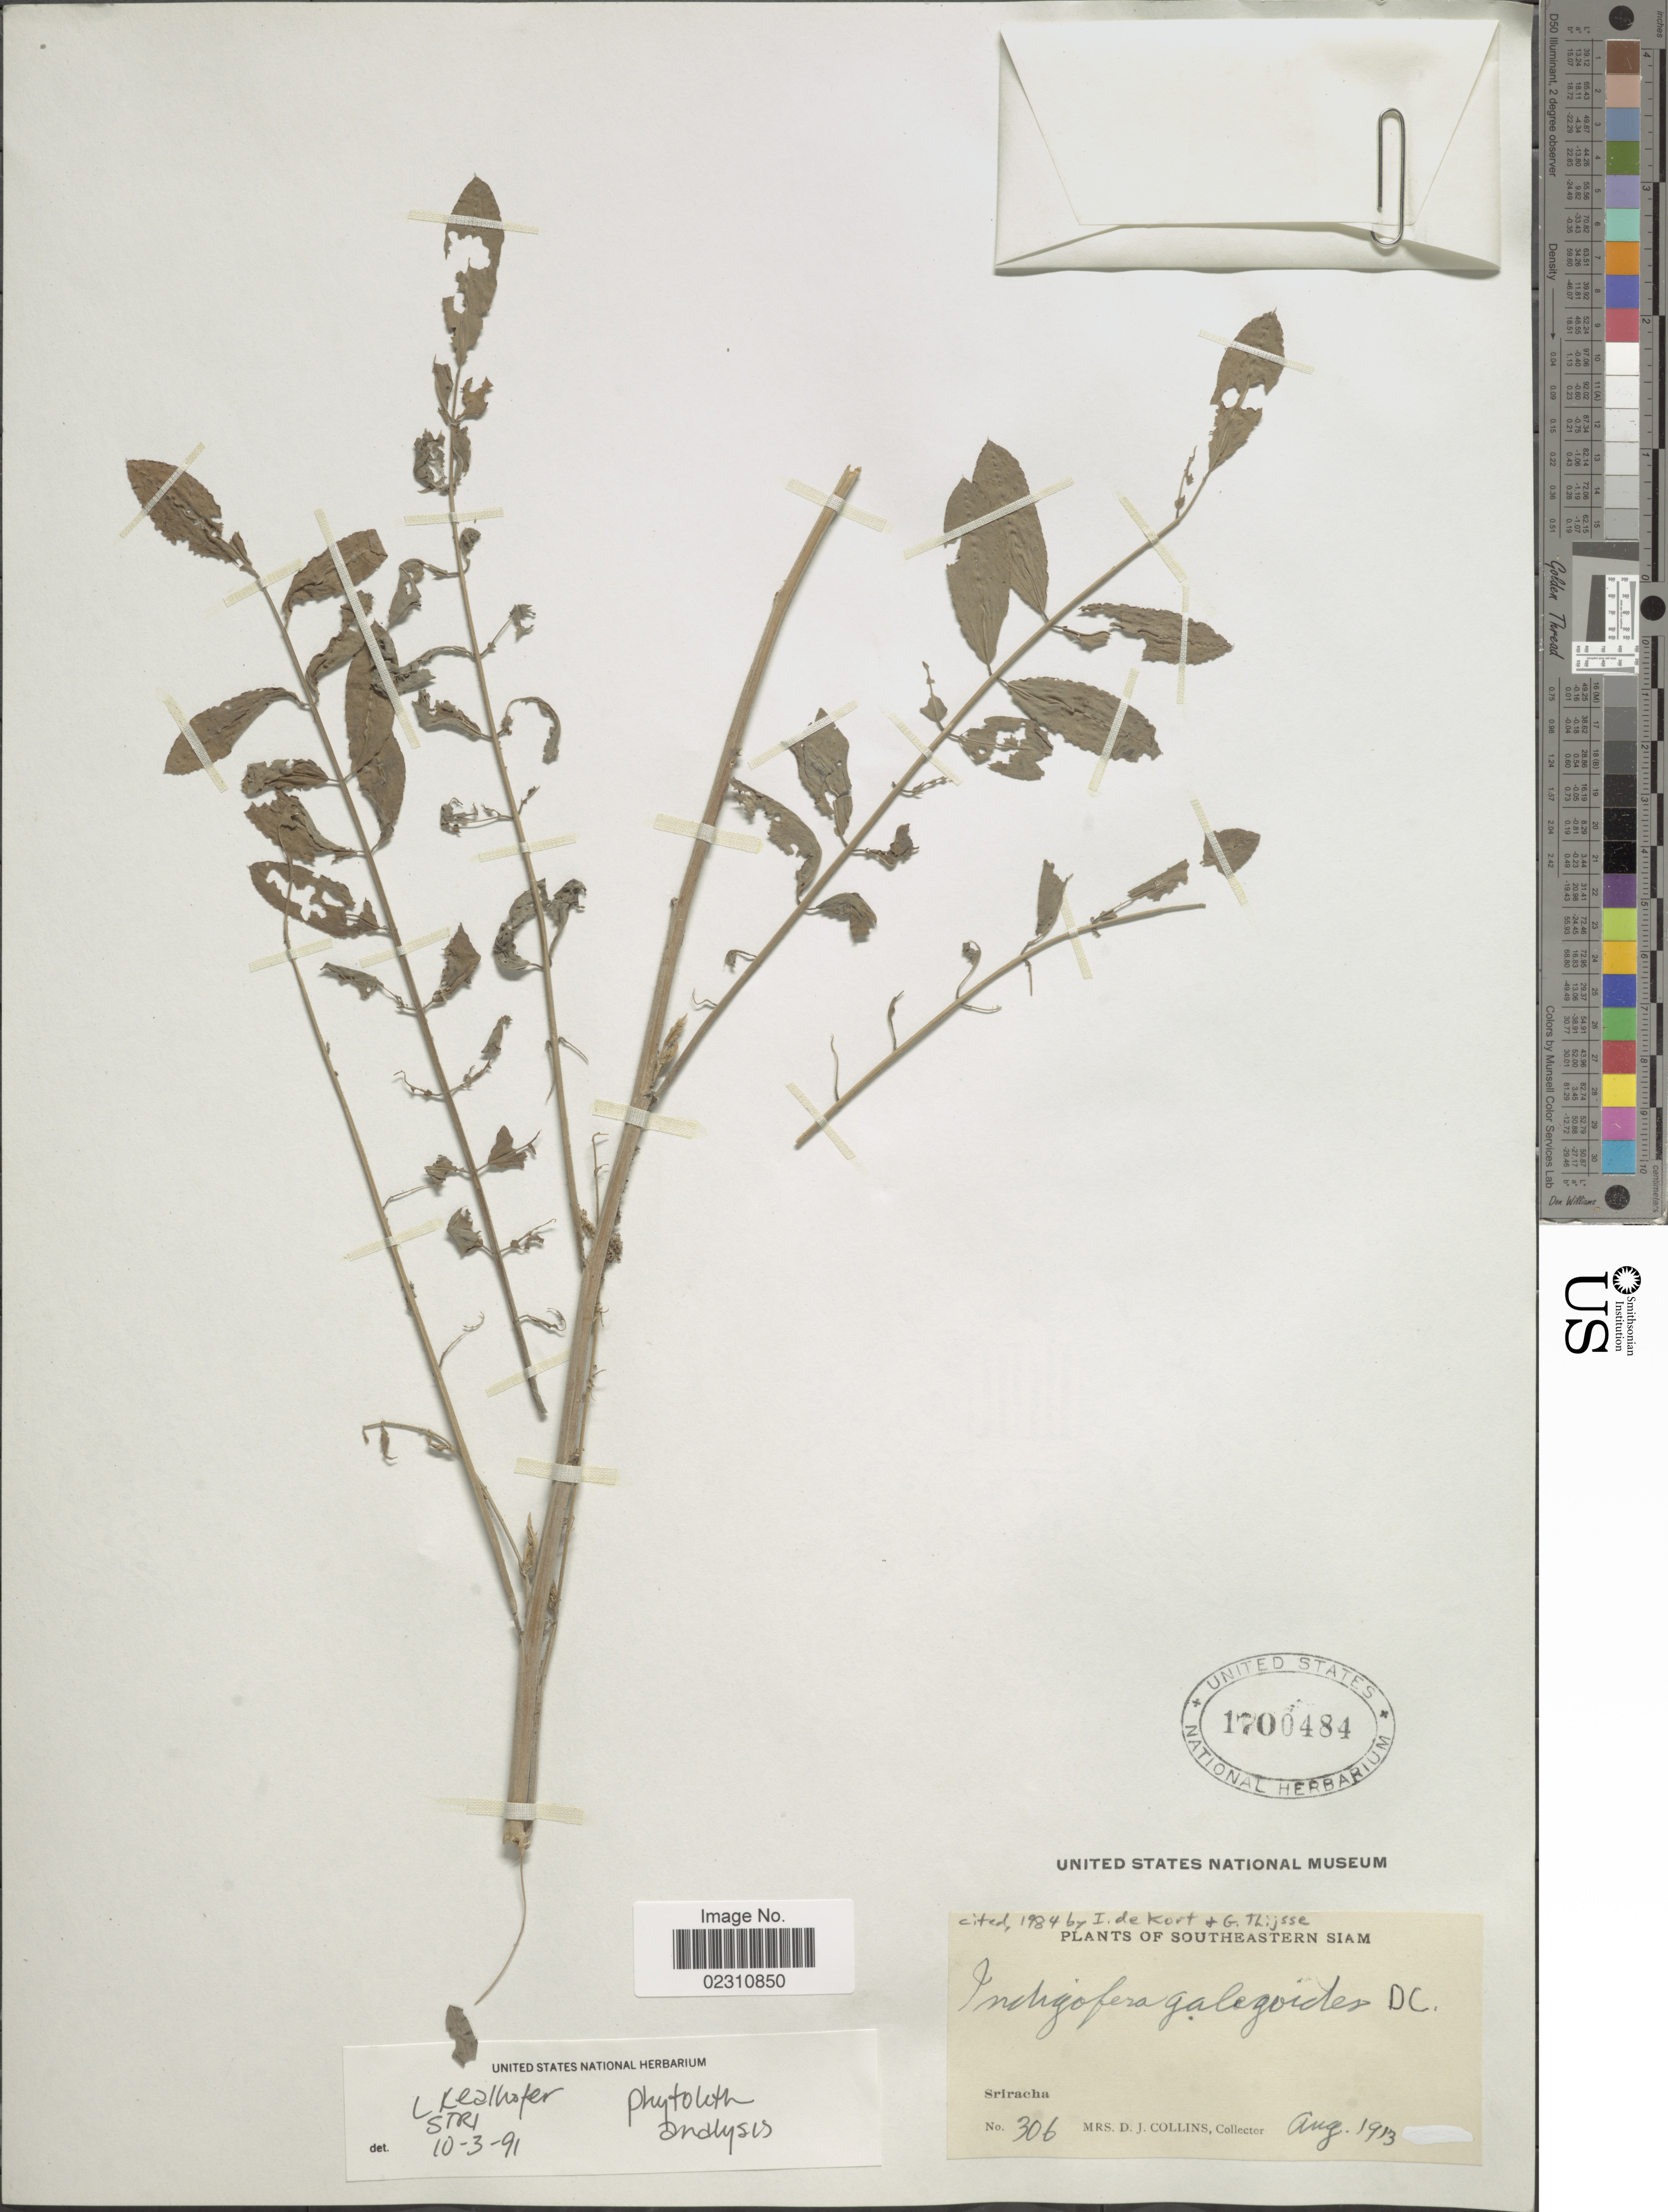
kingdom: Plantae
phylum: Tracheophyta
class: Magnoliopsida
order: Fabales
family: Fabaceae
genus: Indigofera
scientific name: Indigofera galegoides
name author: DC.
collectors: Mrs. D. J. Collins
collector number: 306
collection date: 1913-08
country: Thailand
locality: Southeastern Siam, Sriracha.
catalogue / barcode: US 1700484